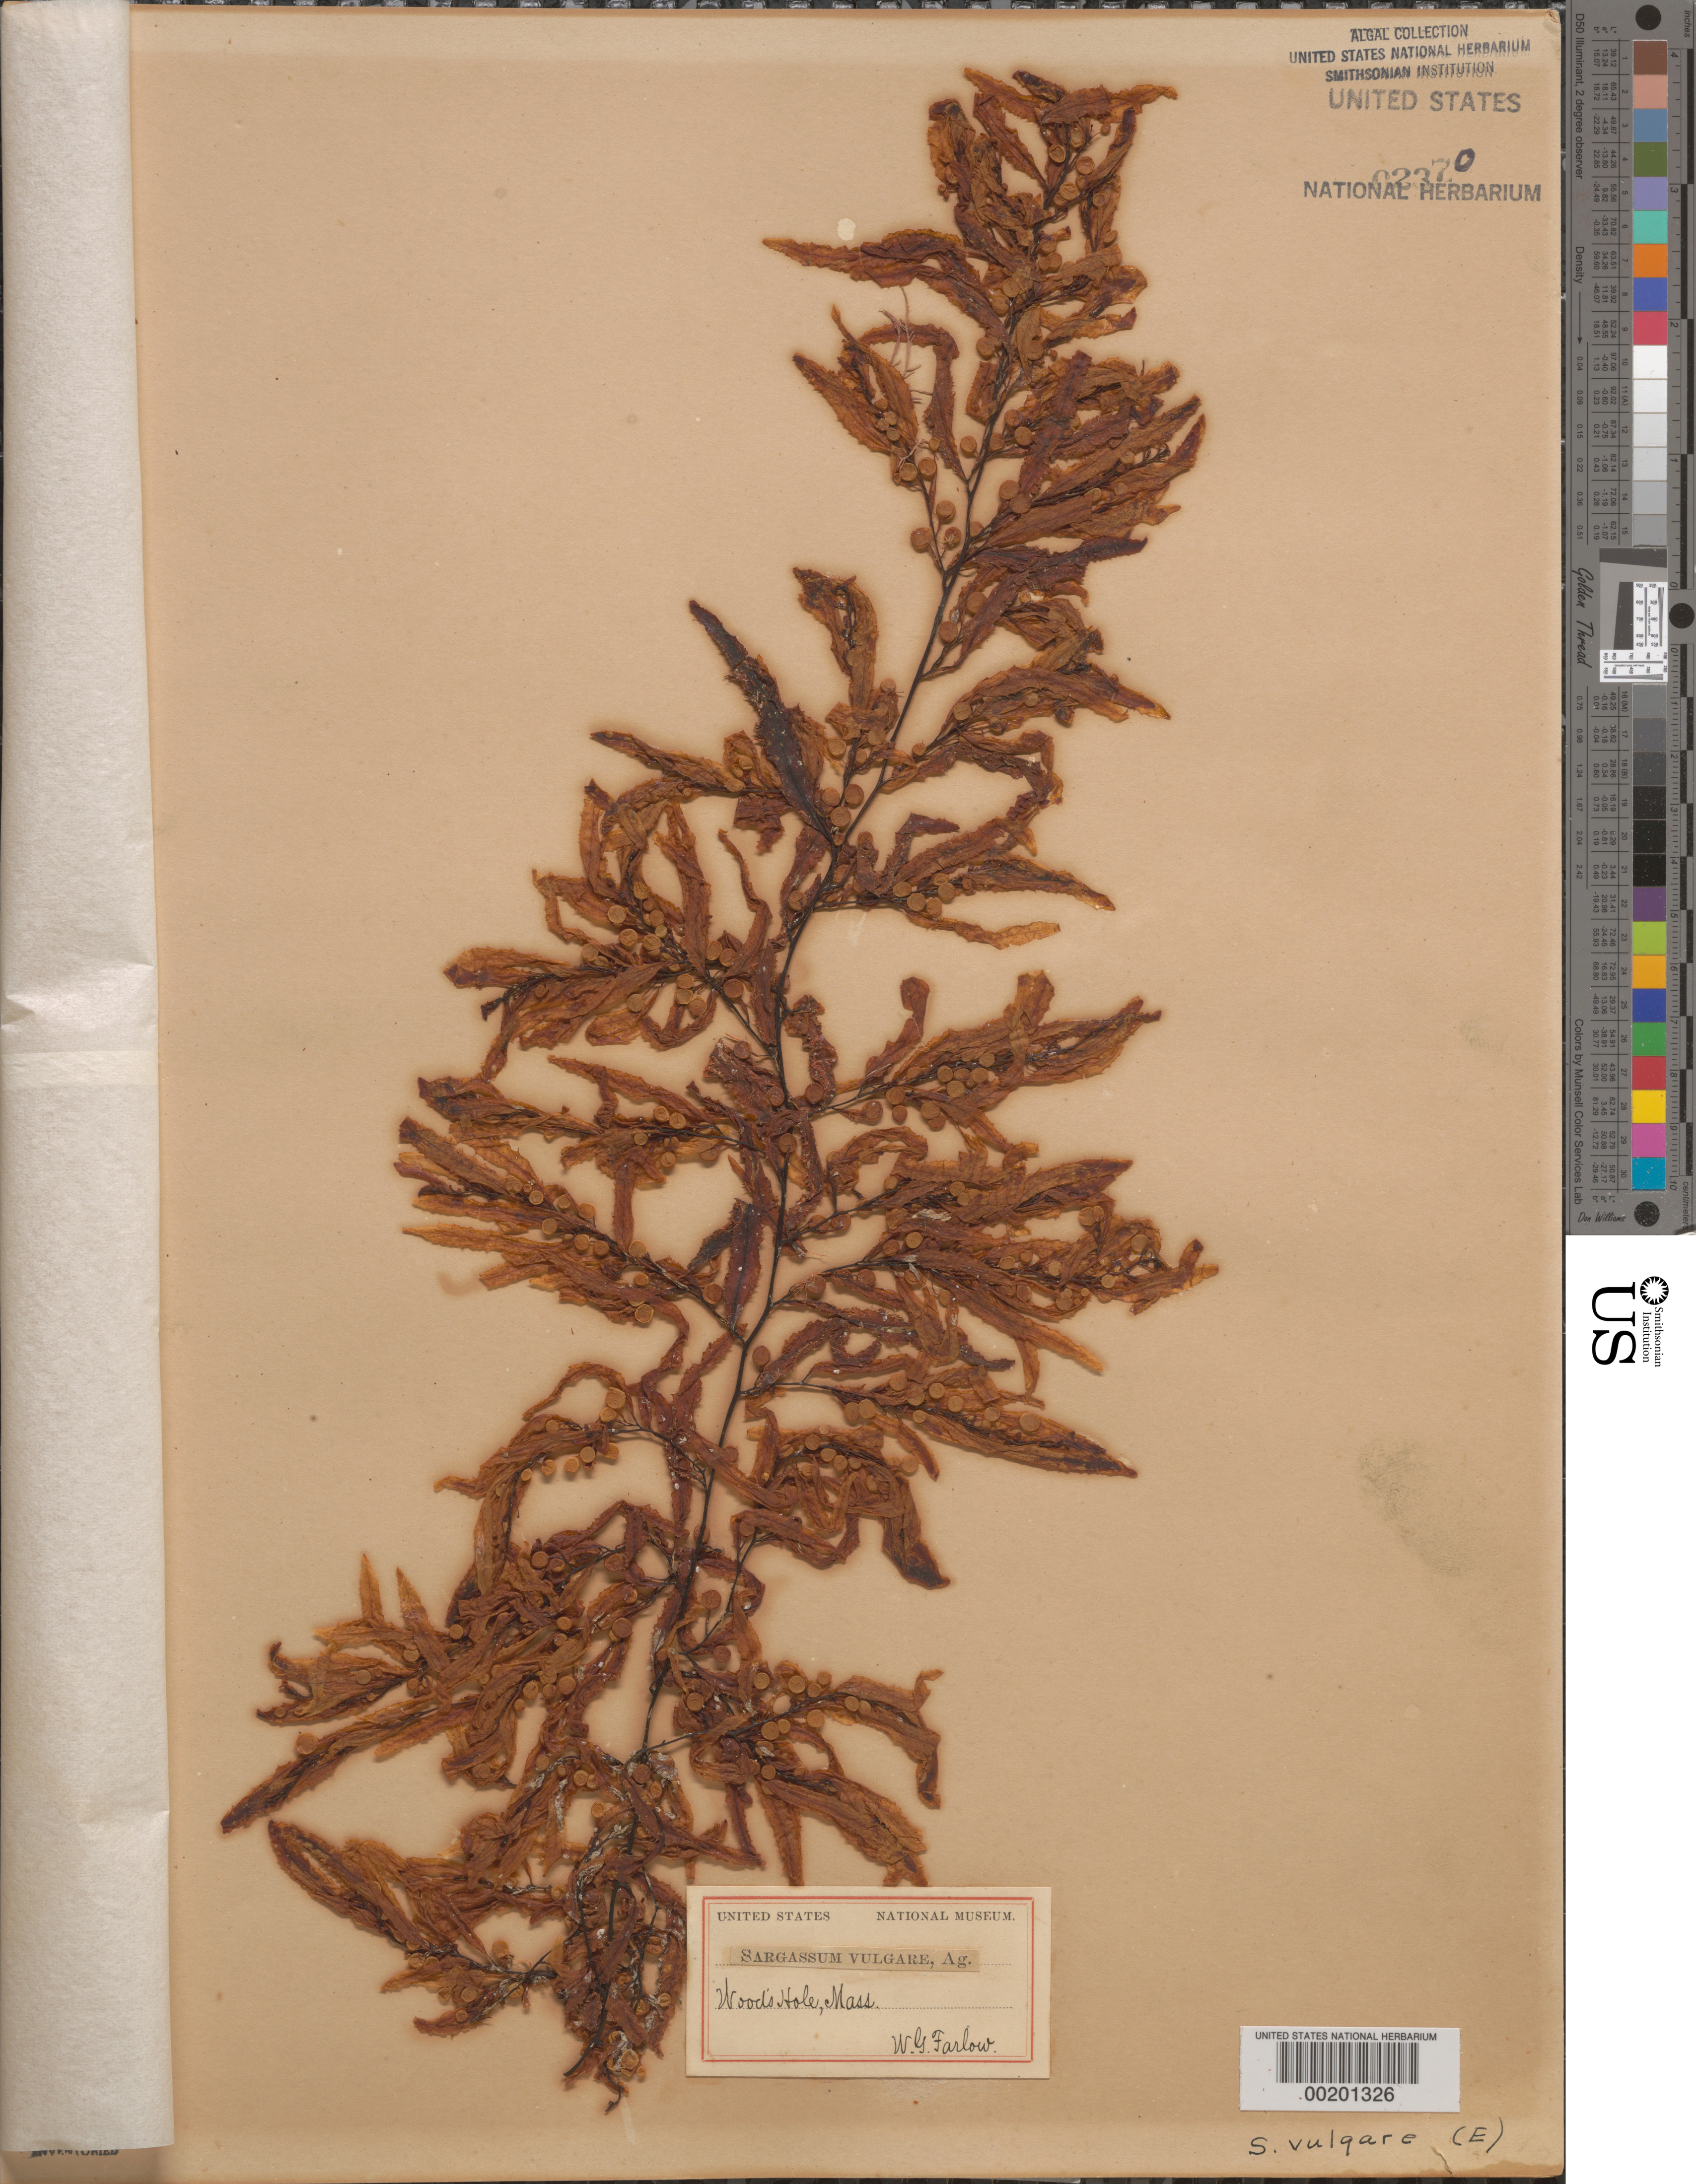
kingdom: Chromista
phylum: Ochrophyta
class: Phaeophyceae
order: Fucales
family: Sargassaceae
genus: Sargassum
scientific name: Sargassum vulgare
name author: C. Agardh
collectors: W. G. Farlow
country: United States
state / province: Massachusetts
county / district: Barnstable County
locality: Woods Hole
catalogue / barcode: US 2370